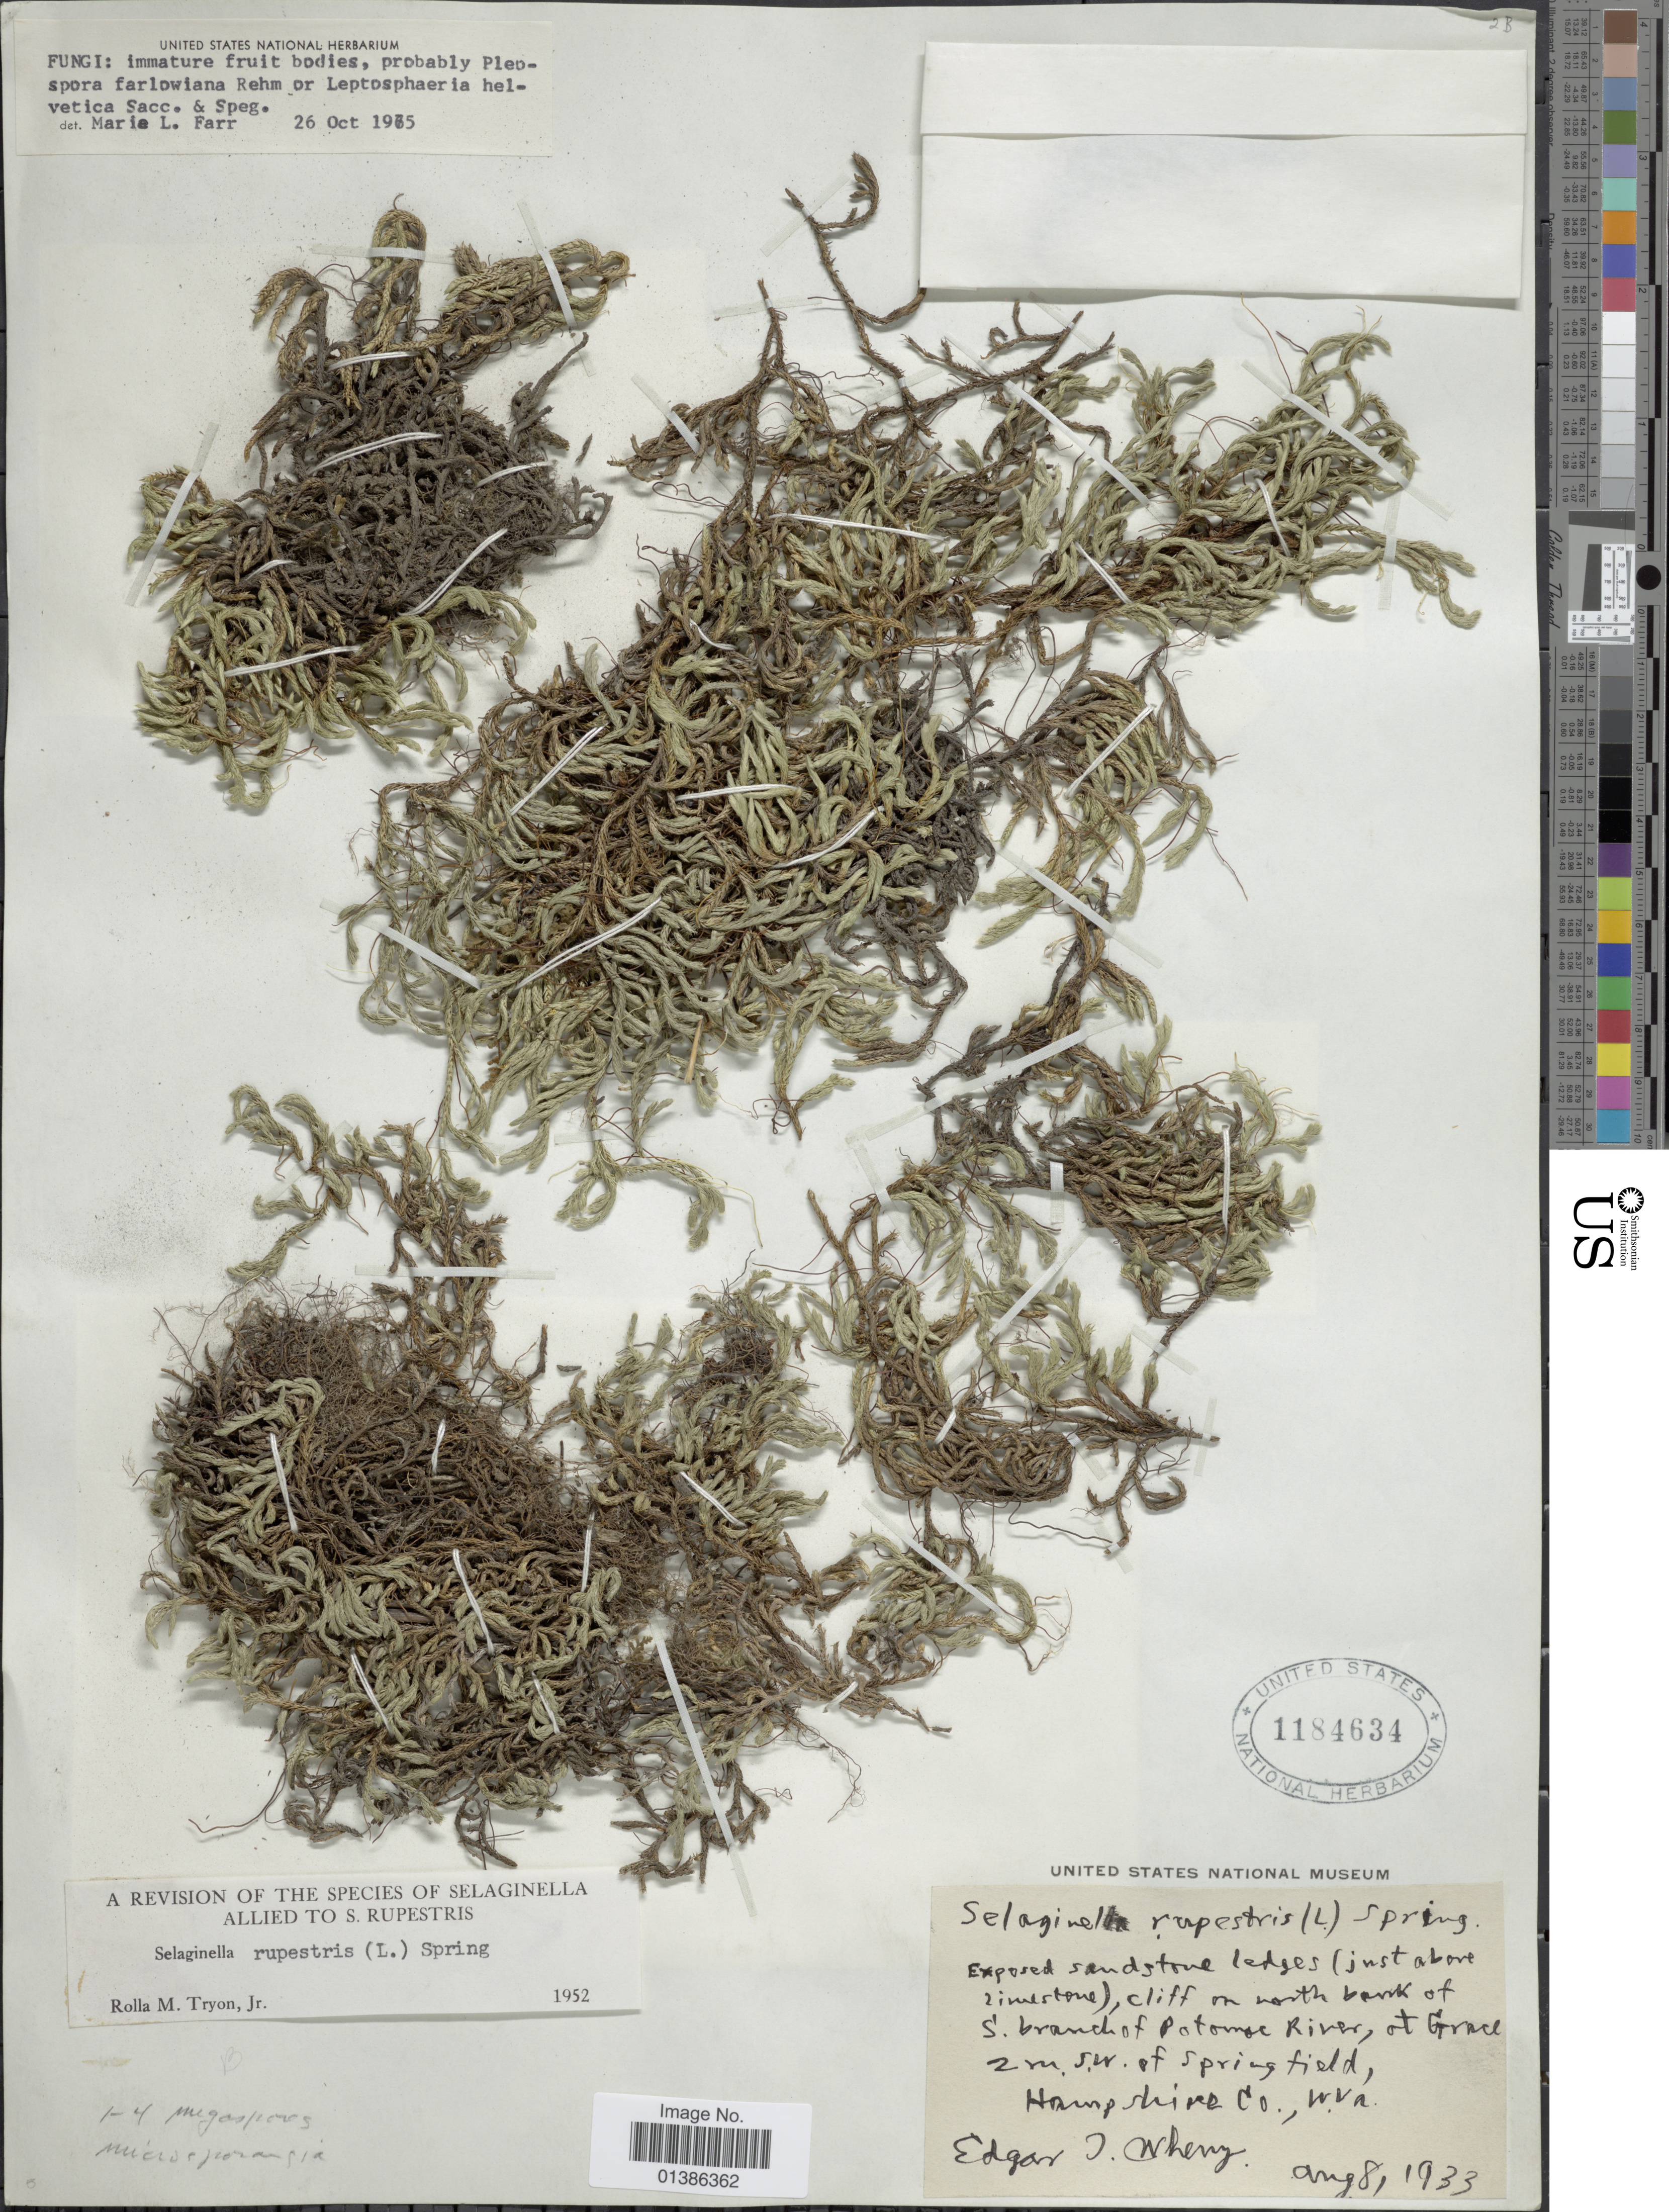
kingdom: Plantae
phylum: Tracheophyta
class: Lycopodiopsida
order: Selaginellales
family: Selaginellaceae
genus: Selaginella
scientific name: Selaginella rupestris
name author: (L.) Spring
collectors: E. Wherry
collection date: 1933-08-08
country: United States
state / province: West Virginia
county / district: Hampshire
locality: Cliff on north bank of S. branch of Potomac River, at Grace 2 m. s.w. of Springfield, Hampshire Co.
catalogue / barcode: US 1184634